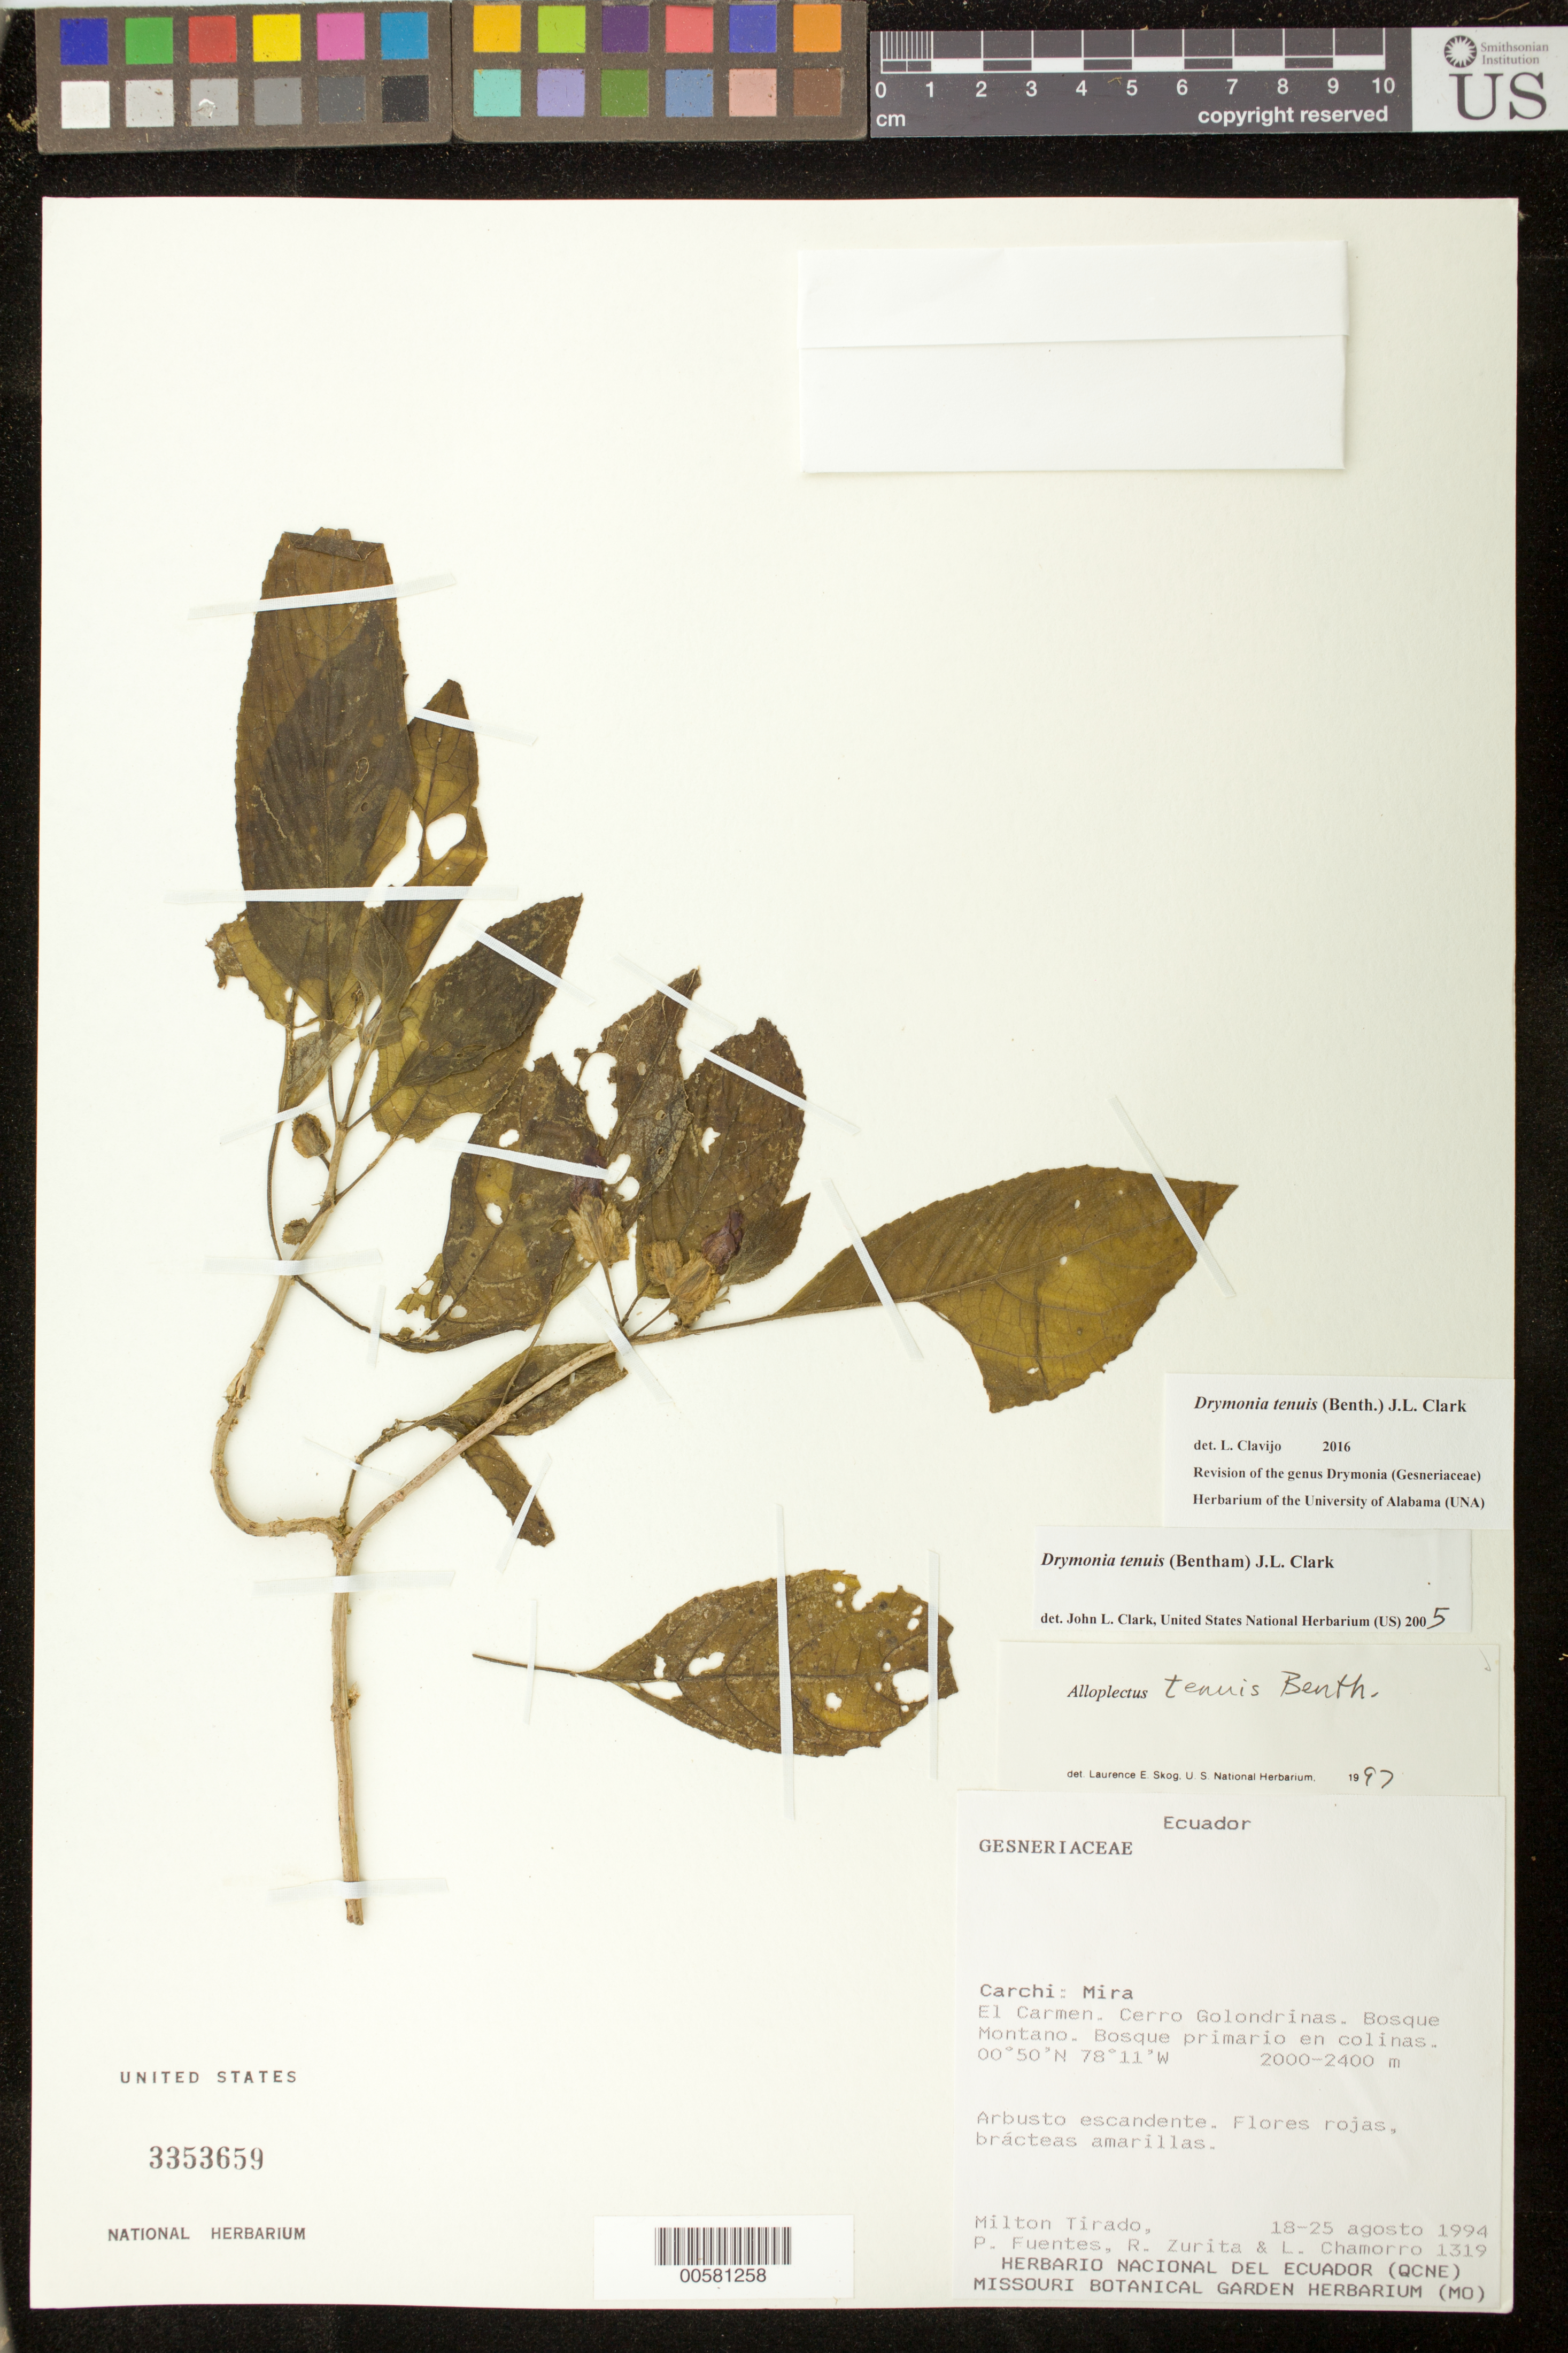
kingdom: Plantae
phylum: Tracheophyta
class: Magnoliopsida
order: Lamiales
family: Gesneriaceae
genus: Drymonia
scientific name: Drymonia tenuis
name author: (Benth.) J.L. Clark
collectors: M. Tirado, P. Fuentes, R. Zurita & L. Chamorro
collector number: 1319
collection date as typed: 18-25 Aug 1994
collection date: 1994-08-18/1994-08-25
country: Ecuador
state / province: Carchi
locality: Mira; El Carmen, Cerro Golondrinas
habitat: Bosque montano; bosque primario en colinas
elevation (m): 2000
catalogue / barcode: US 3353659